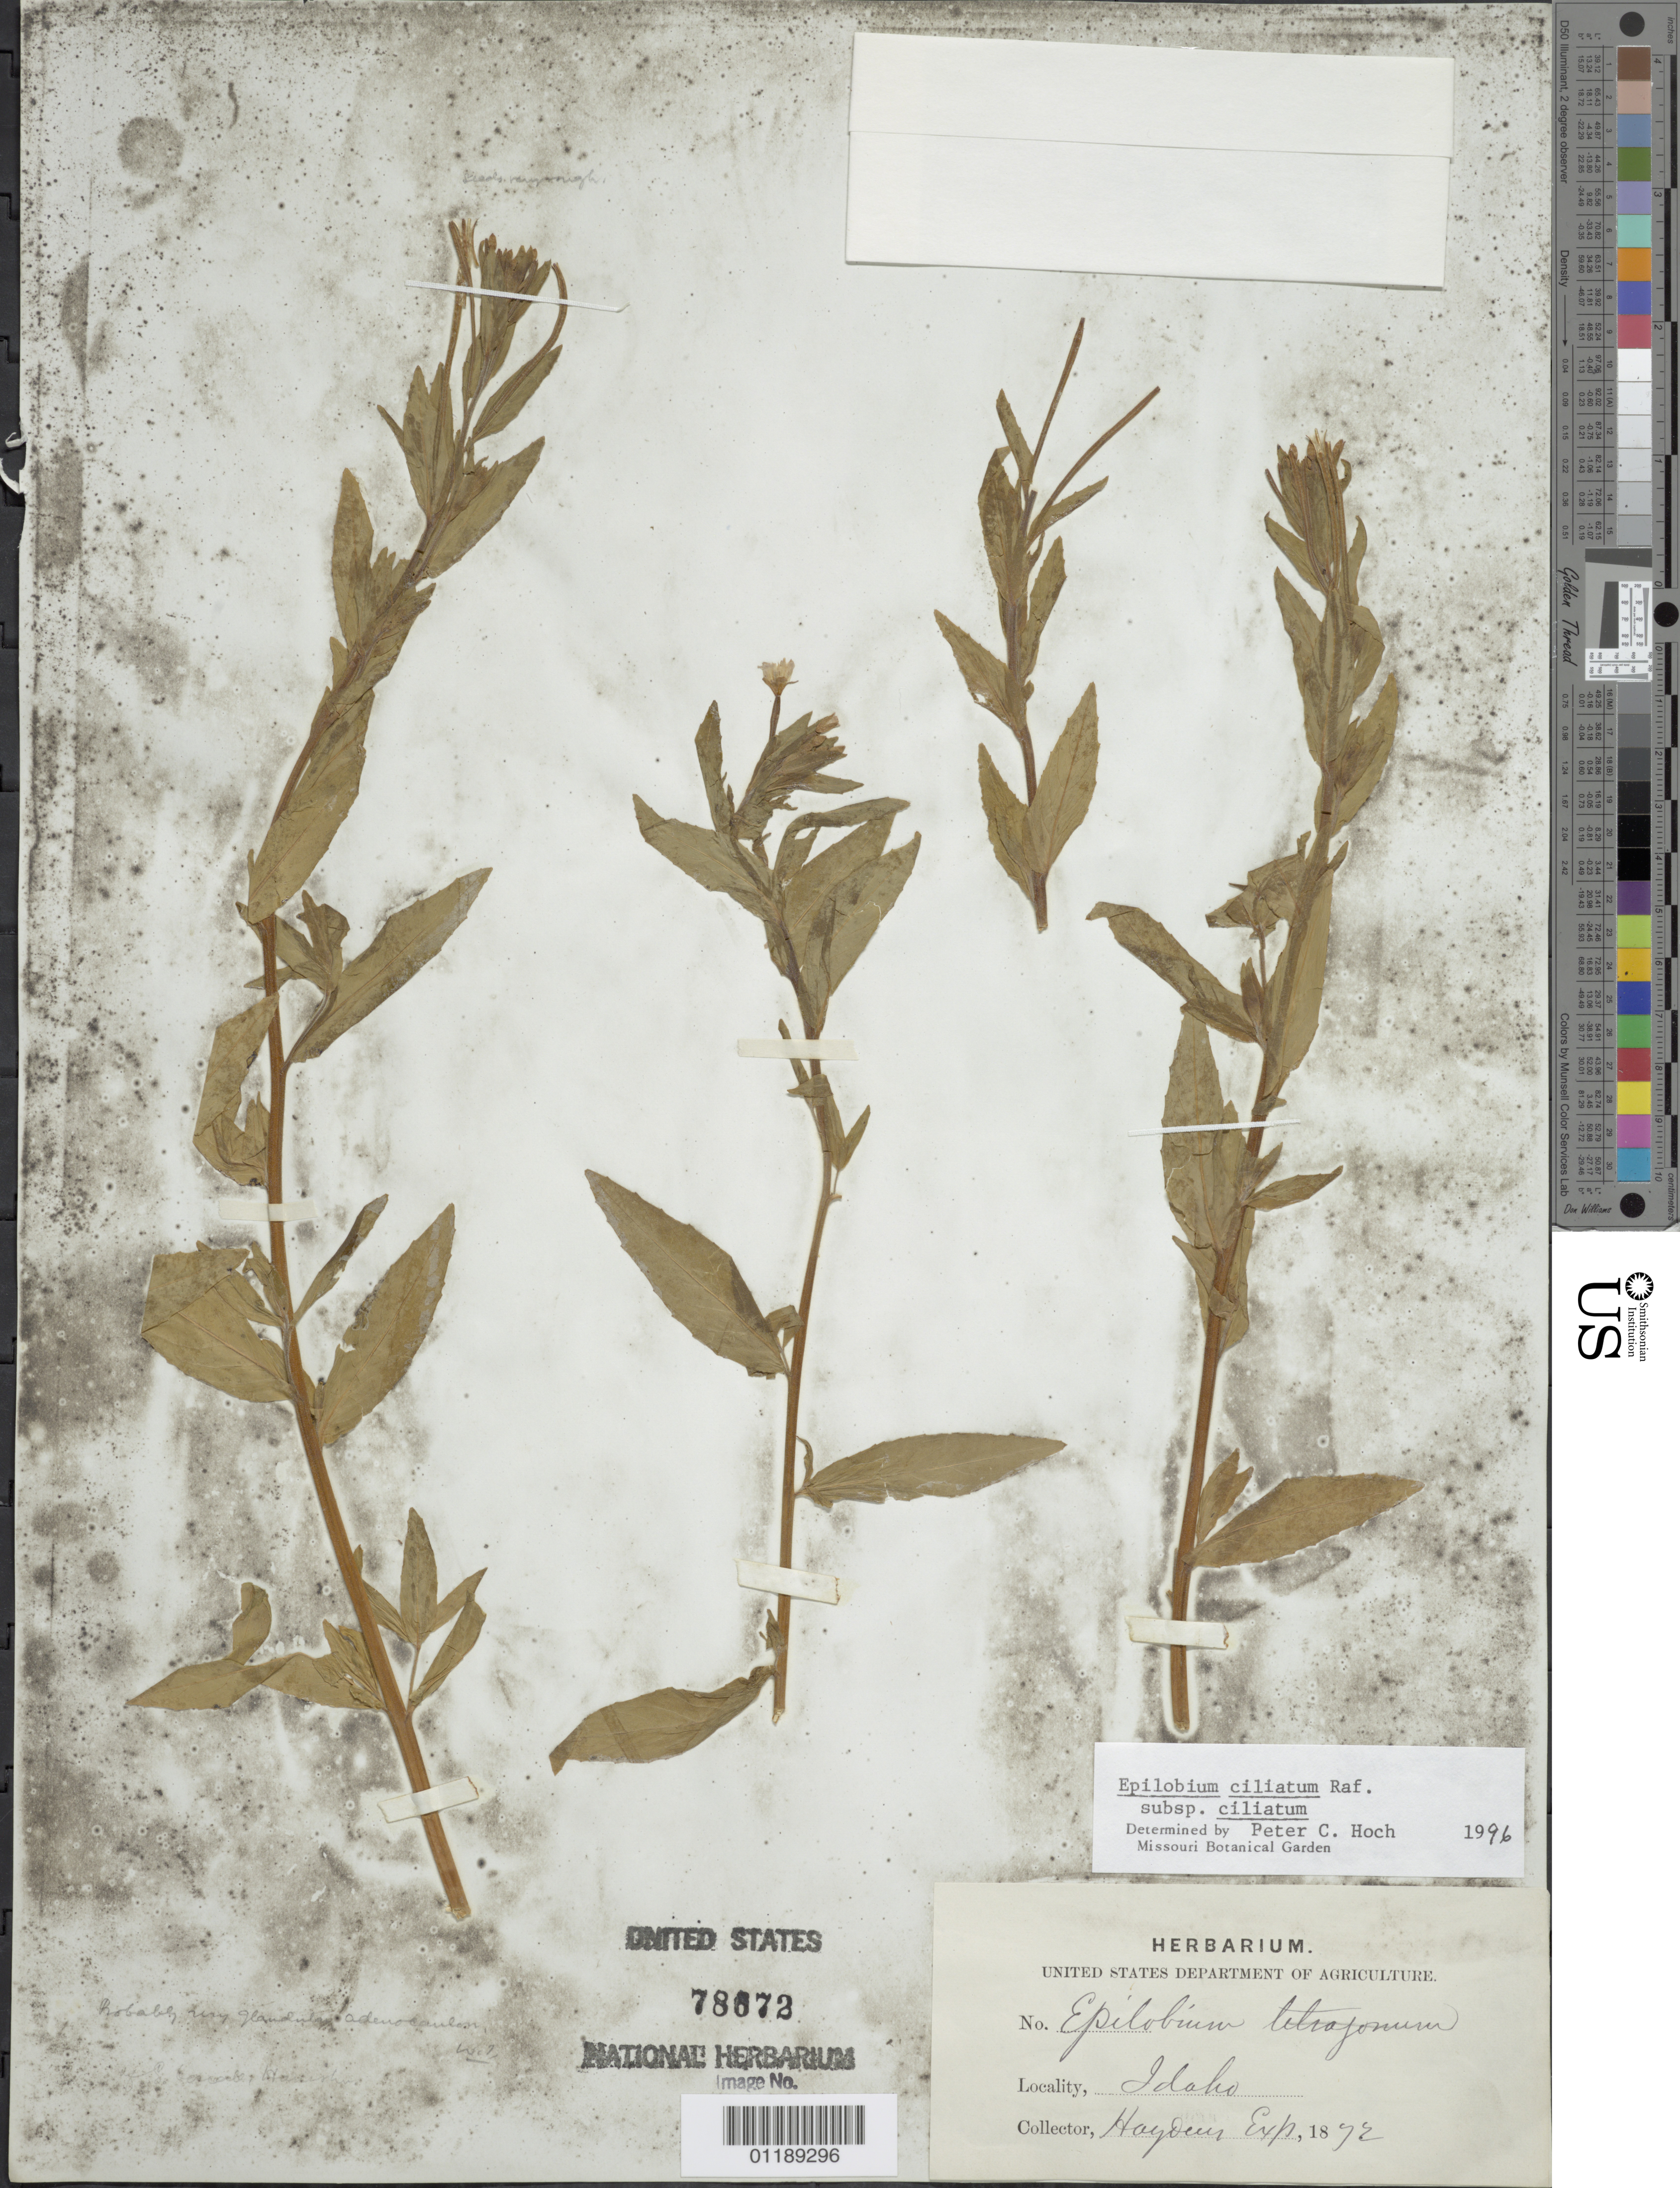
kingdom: Plantae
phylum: Tracheophyta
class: Magnoliopsida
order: Myrtales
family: Onagraceae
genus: Epilobium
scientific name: Epilobium ciliatum subsp. ciliatum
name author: Raf.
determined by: Hoch, P. C.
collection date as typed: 1872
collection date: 1872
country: United States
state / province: Idaho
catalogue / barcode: US 78072